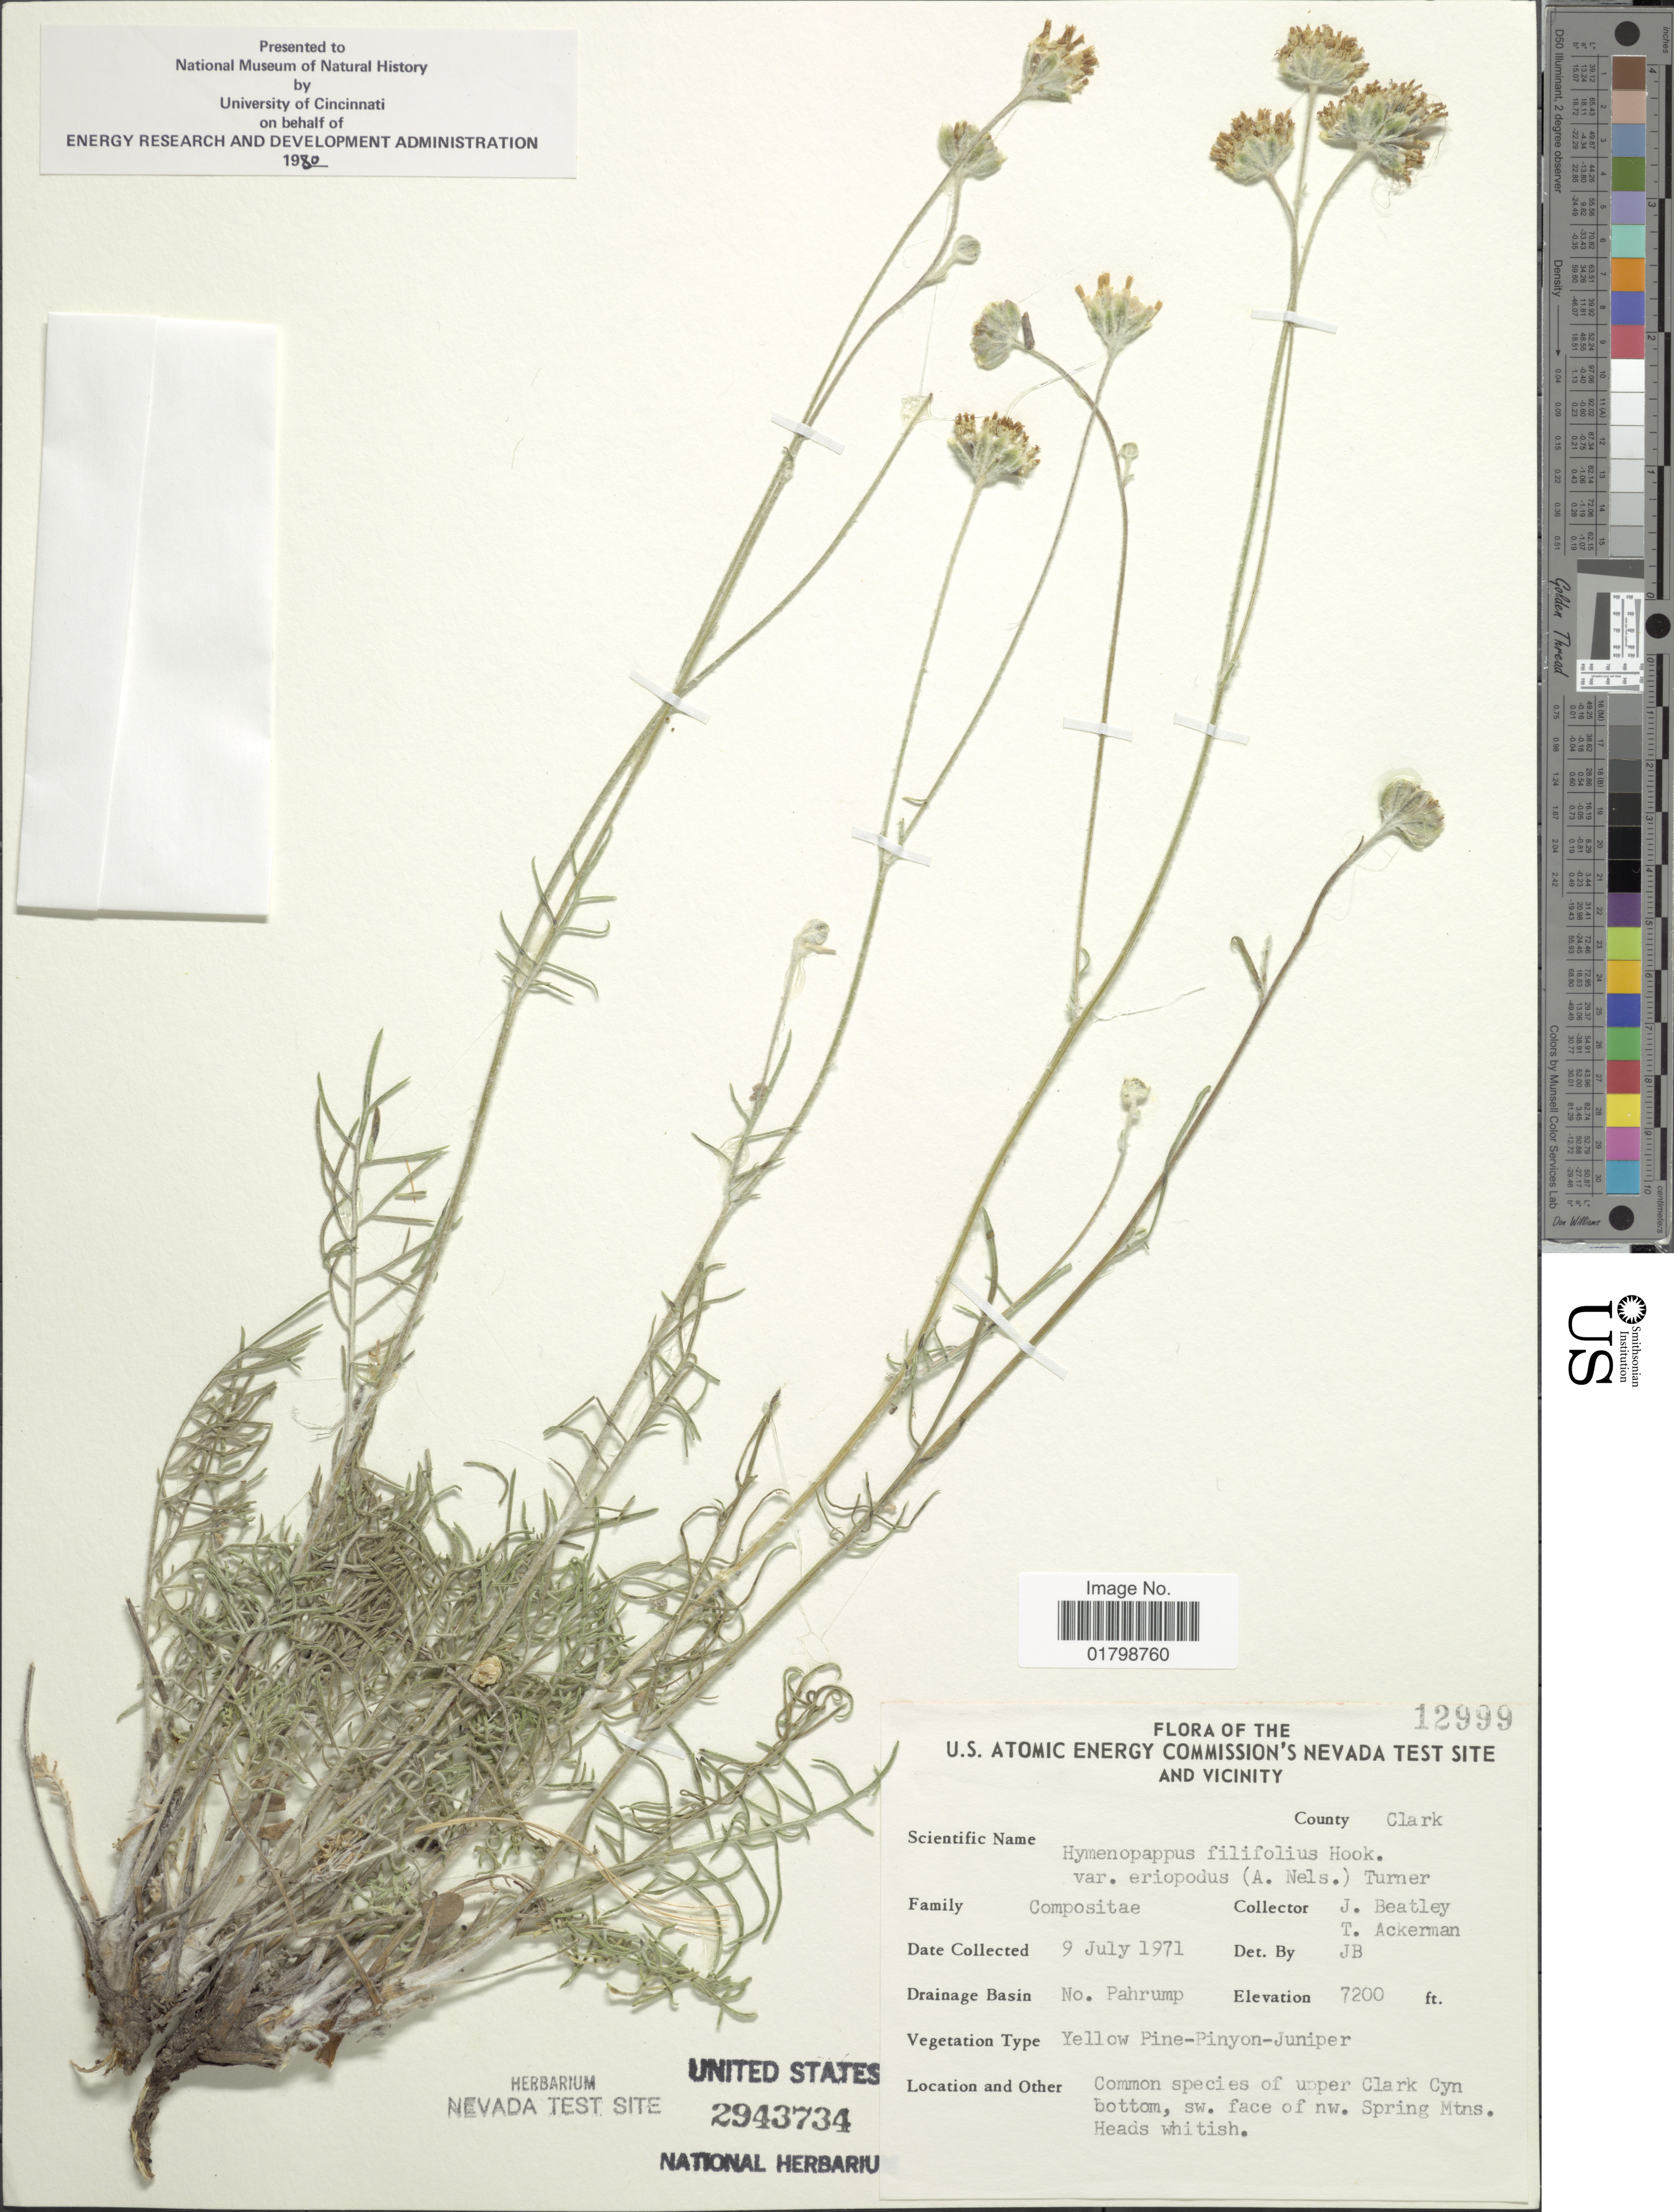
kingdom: Plantae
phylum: Tracheophyta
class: Magnoliopsida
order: Asterales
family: Asteraceae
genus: Hymenopappus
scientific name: Hymenopappus filifolius var. eriopodus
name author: (A. Nelson) B.L. Turner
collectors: J. C. Beatley & T. Ackerman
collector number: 12999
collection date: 1971-07-09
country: United States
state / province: Nevada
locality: U.S. Atomic Energy Commission's Nevada Test Site and vicinity, County Clark, Pahrump Valley, upper Clark Cyn toward end of public rd, w. face of nw. Spring Mtns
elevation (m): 2195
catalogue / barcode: US 2943734